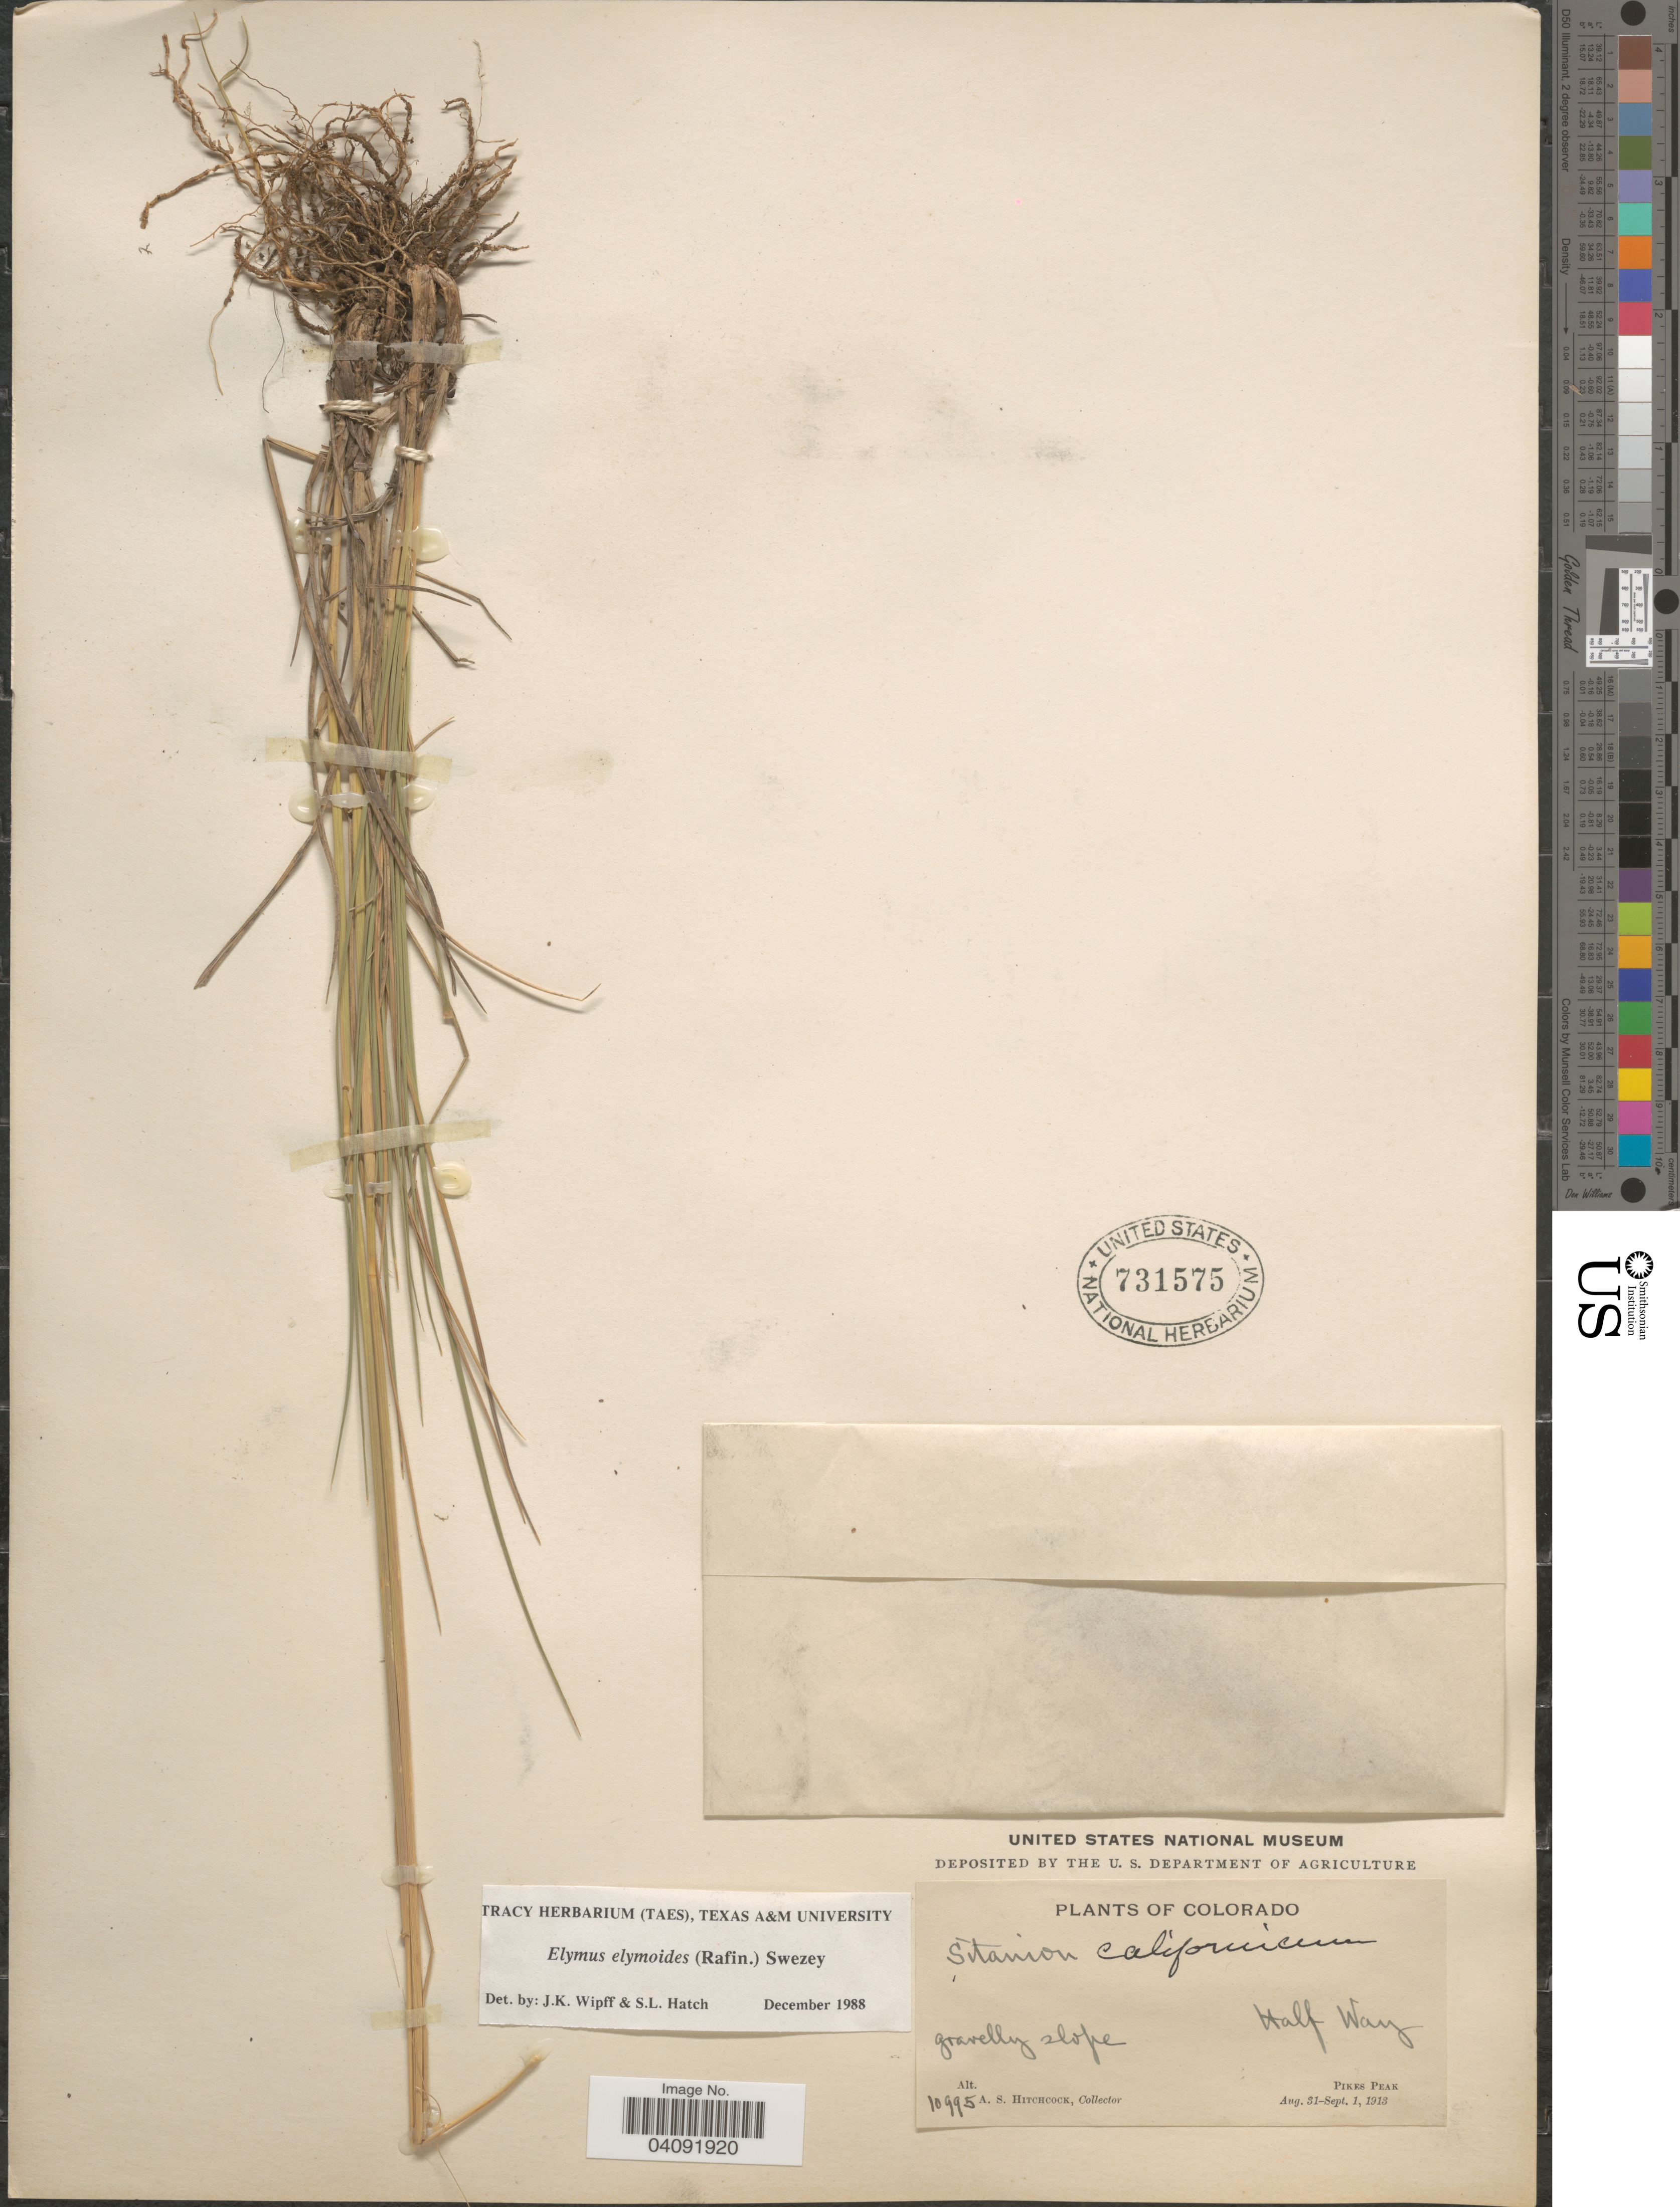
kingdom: Plantae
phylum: Tracheophyta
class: Liliopsida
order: Poales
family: Poaceae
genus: Elymus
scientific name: Elymus elymoides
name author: (Raf.) Swezey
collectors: A. S. Hitchcock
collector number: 10995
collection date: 1913-08-31/1913-09-01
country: United States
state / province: Colorado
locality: Gravelly slope. Half Way. Pikes Peak.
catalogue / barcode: US 731575